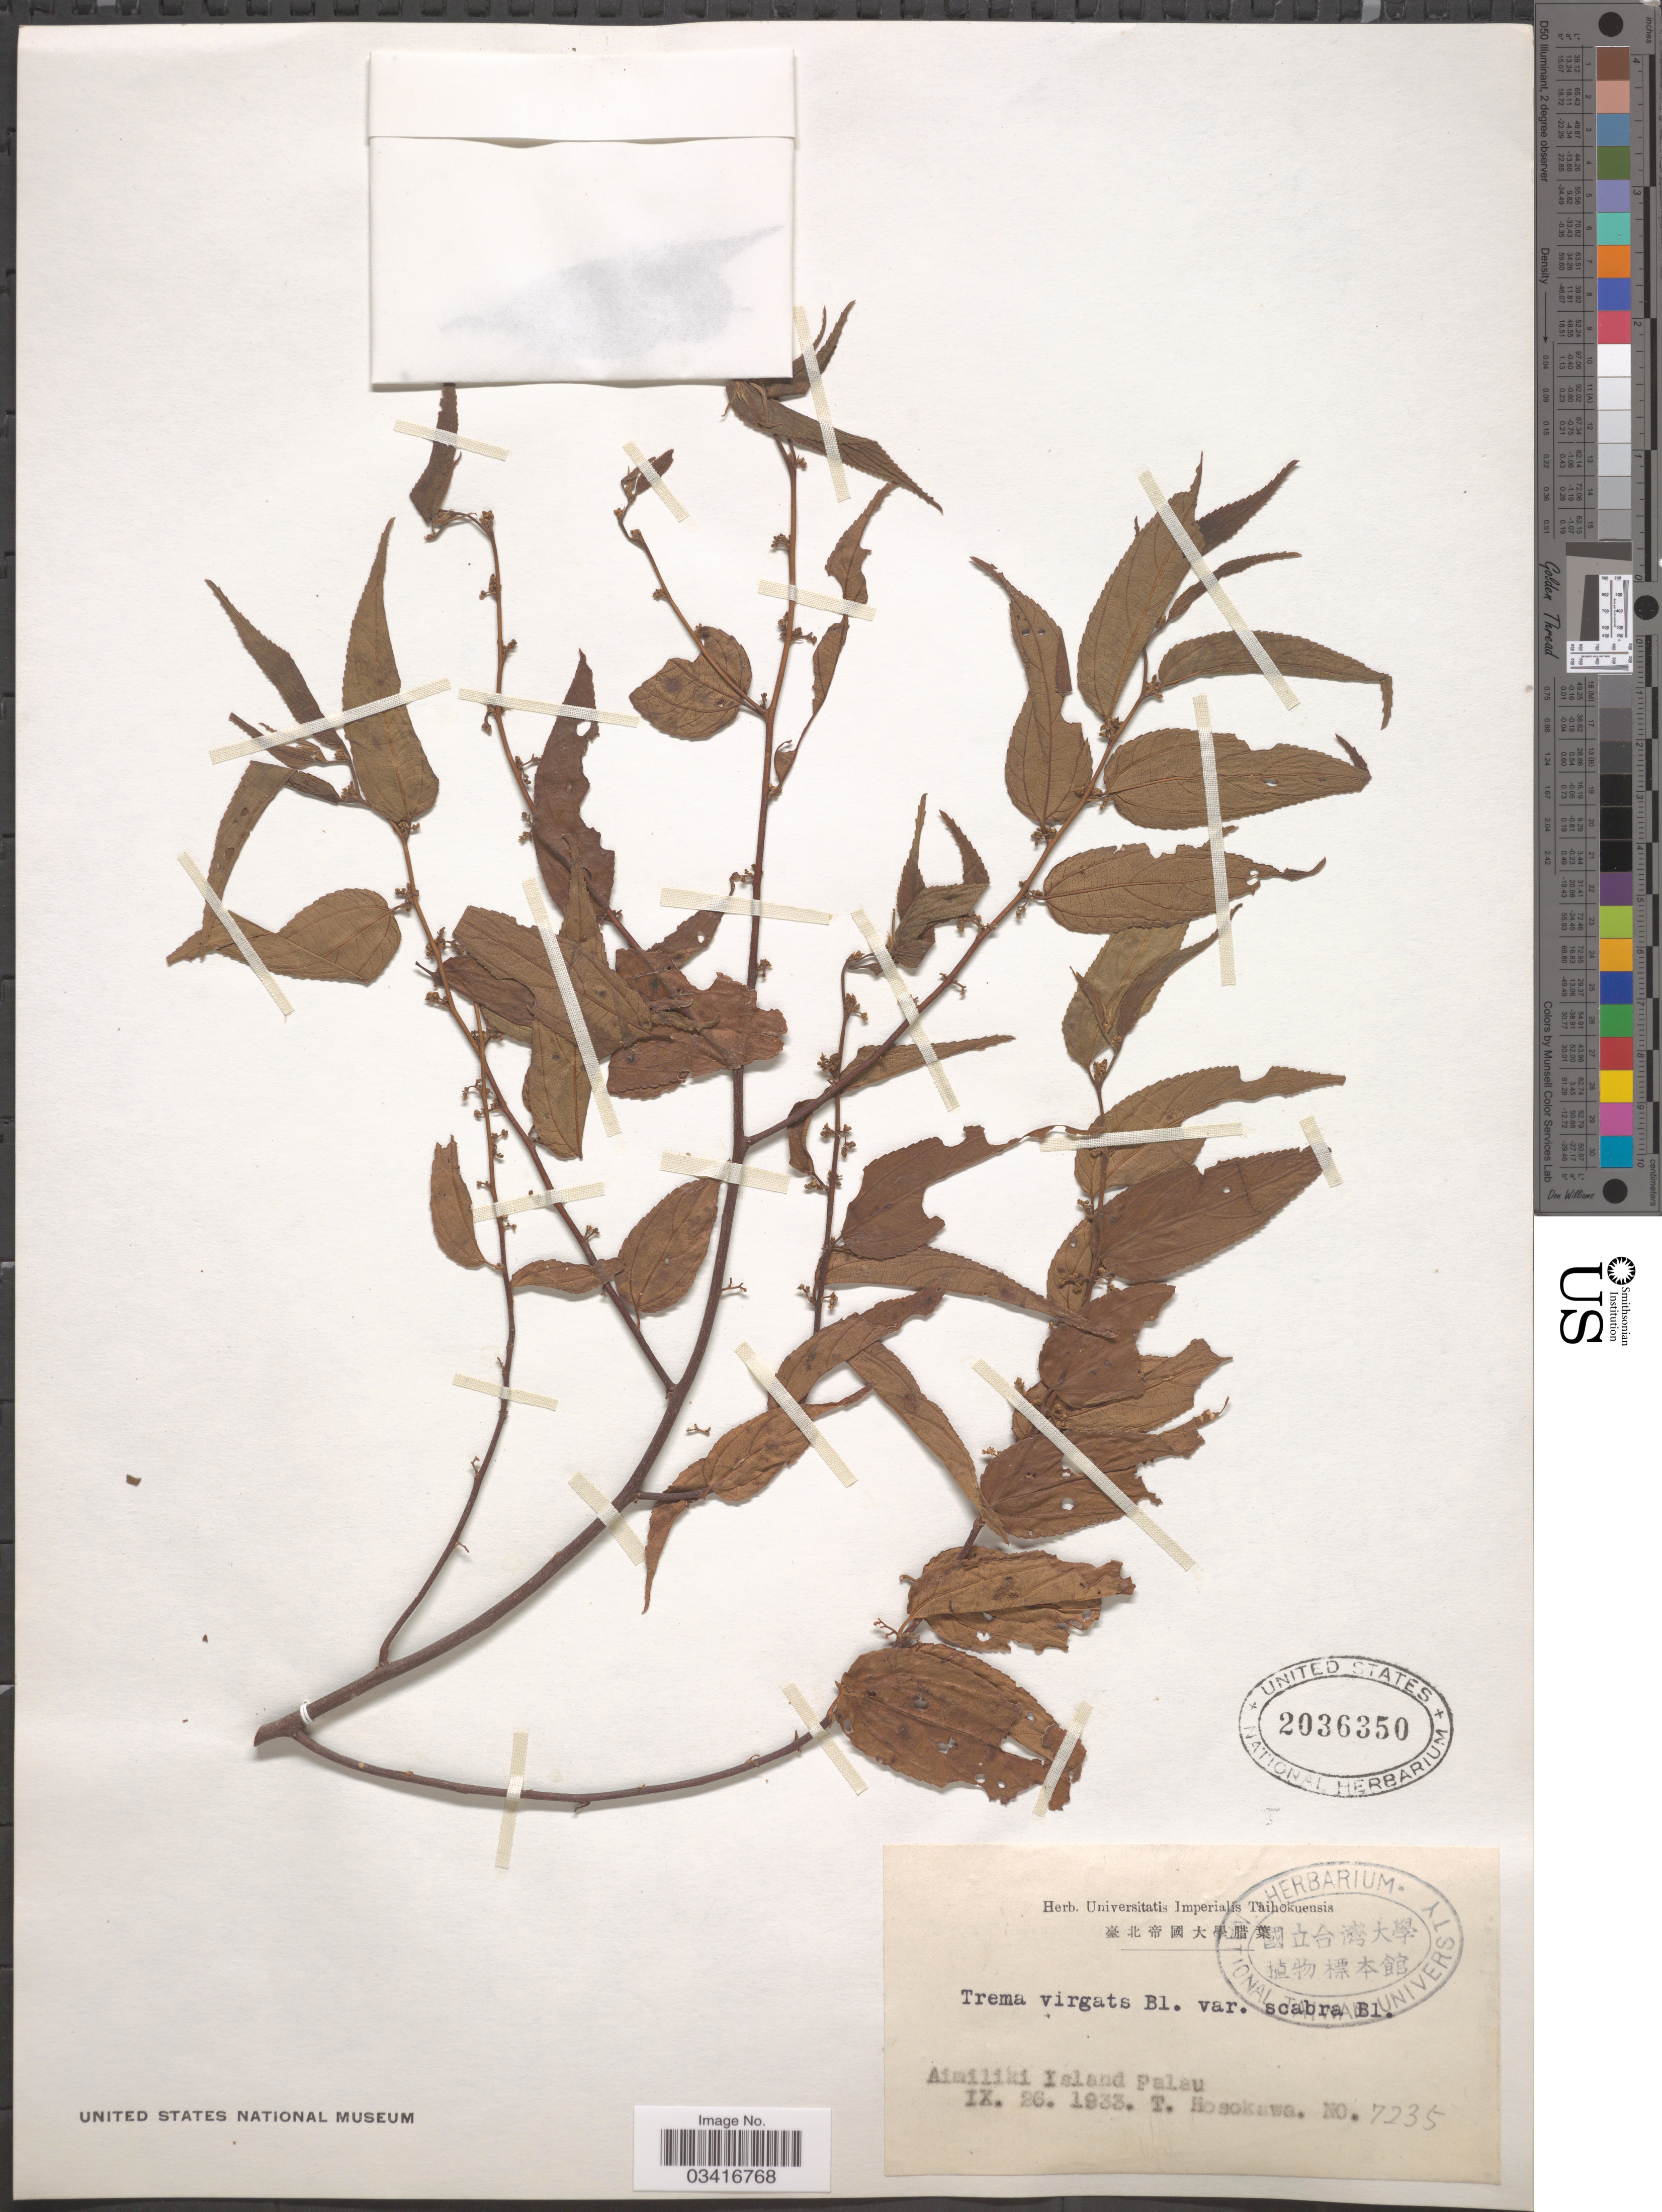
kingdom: Plantae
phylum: Tracheophyta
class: Magnoliopsida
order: Rosales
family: Cannabaceae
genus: Trema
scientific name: Trema virgatum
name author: (Roxb. ex Wall.) Blume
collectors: T. Hosokawa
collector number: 7235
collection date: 1933-09-26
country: Palau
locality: Aimiliki Island, Palau.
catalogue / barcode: US 2036350